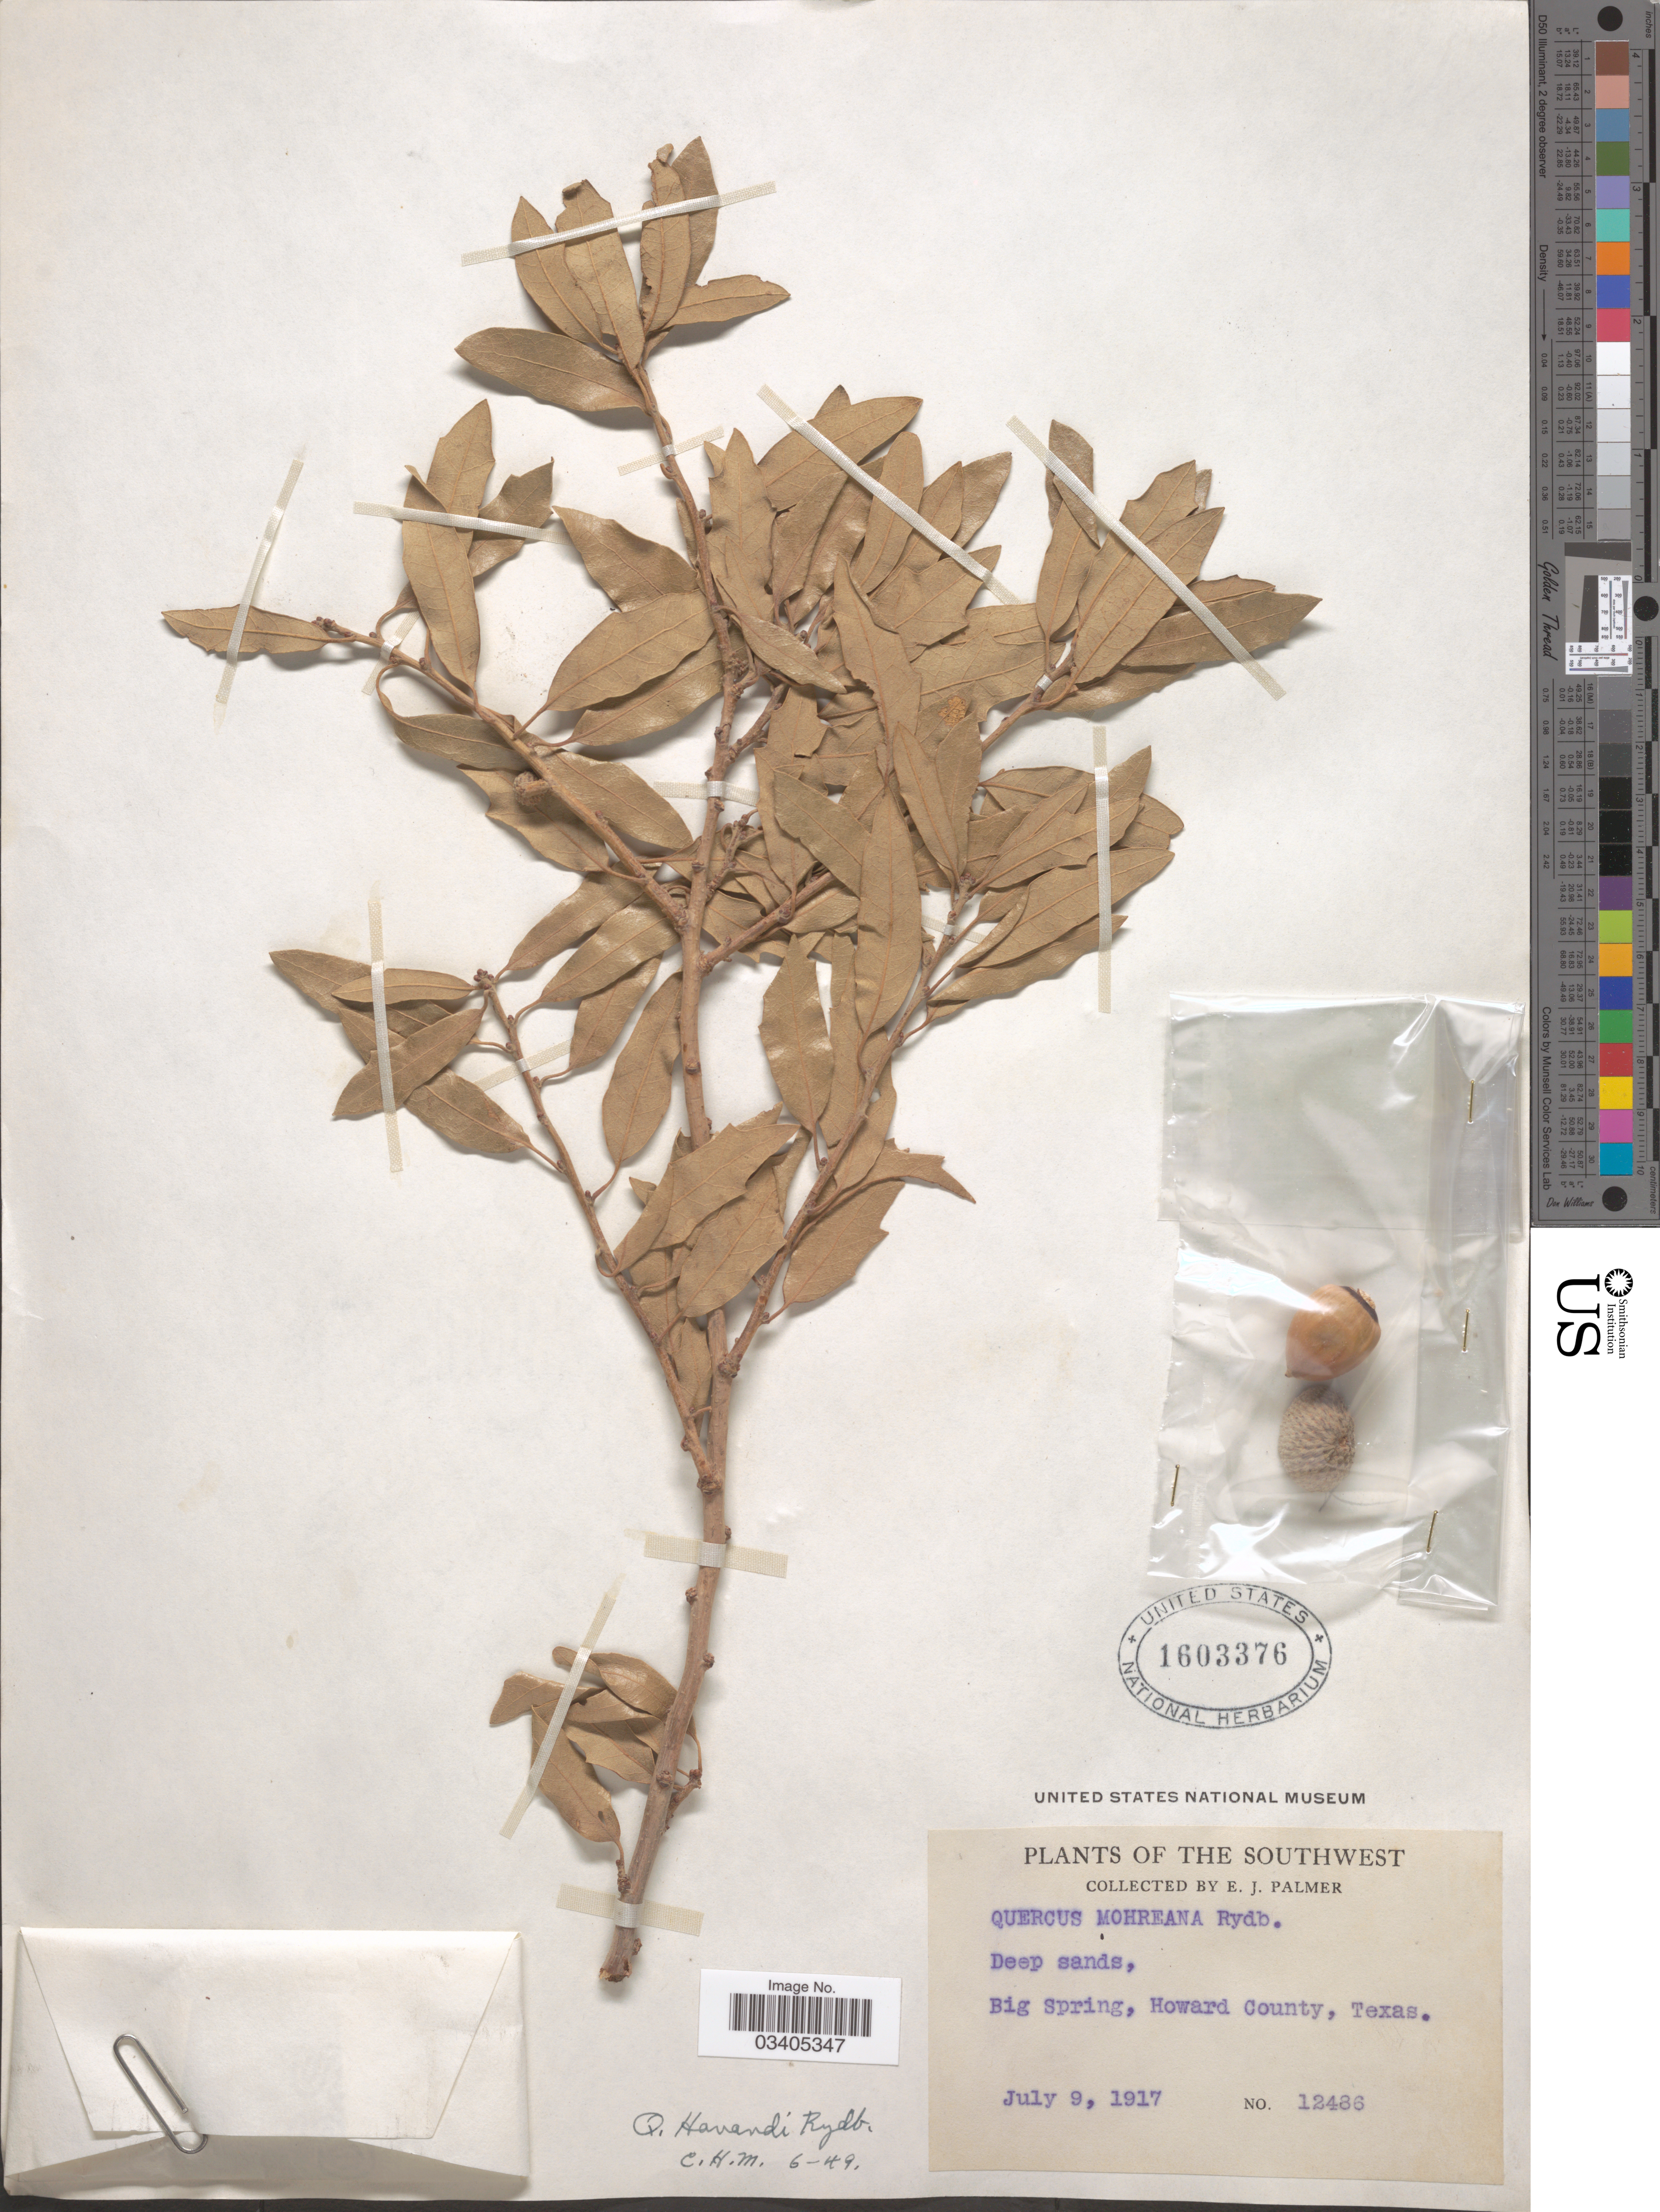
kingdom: Plantae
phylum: Tracheophyta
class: Magnoliopsida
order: Fagales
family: Fagaceae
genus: Quercus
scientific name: Quercus havardii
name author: Rydb.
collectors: E. J. Palmer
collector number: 12486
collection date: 1917-07-09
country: United States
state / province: Texas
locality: Southwest. Big Spring, Howard County.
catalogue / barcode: US 1603376